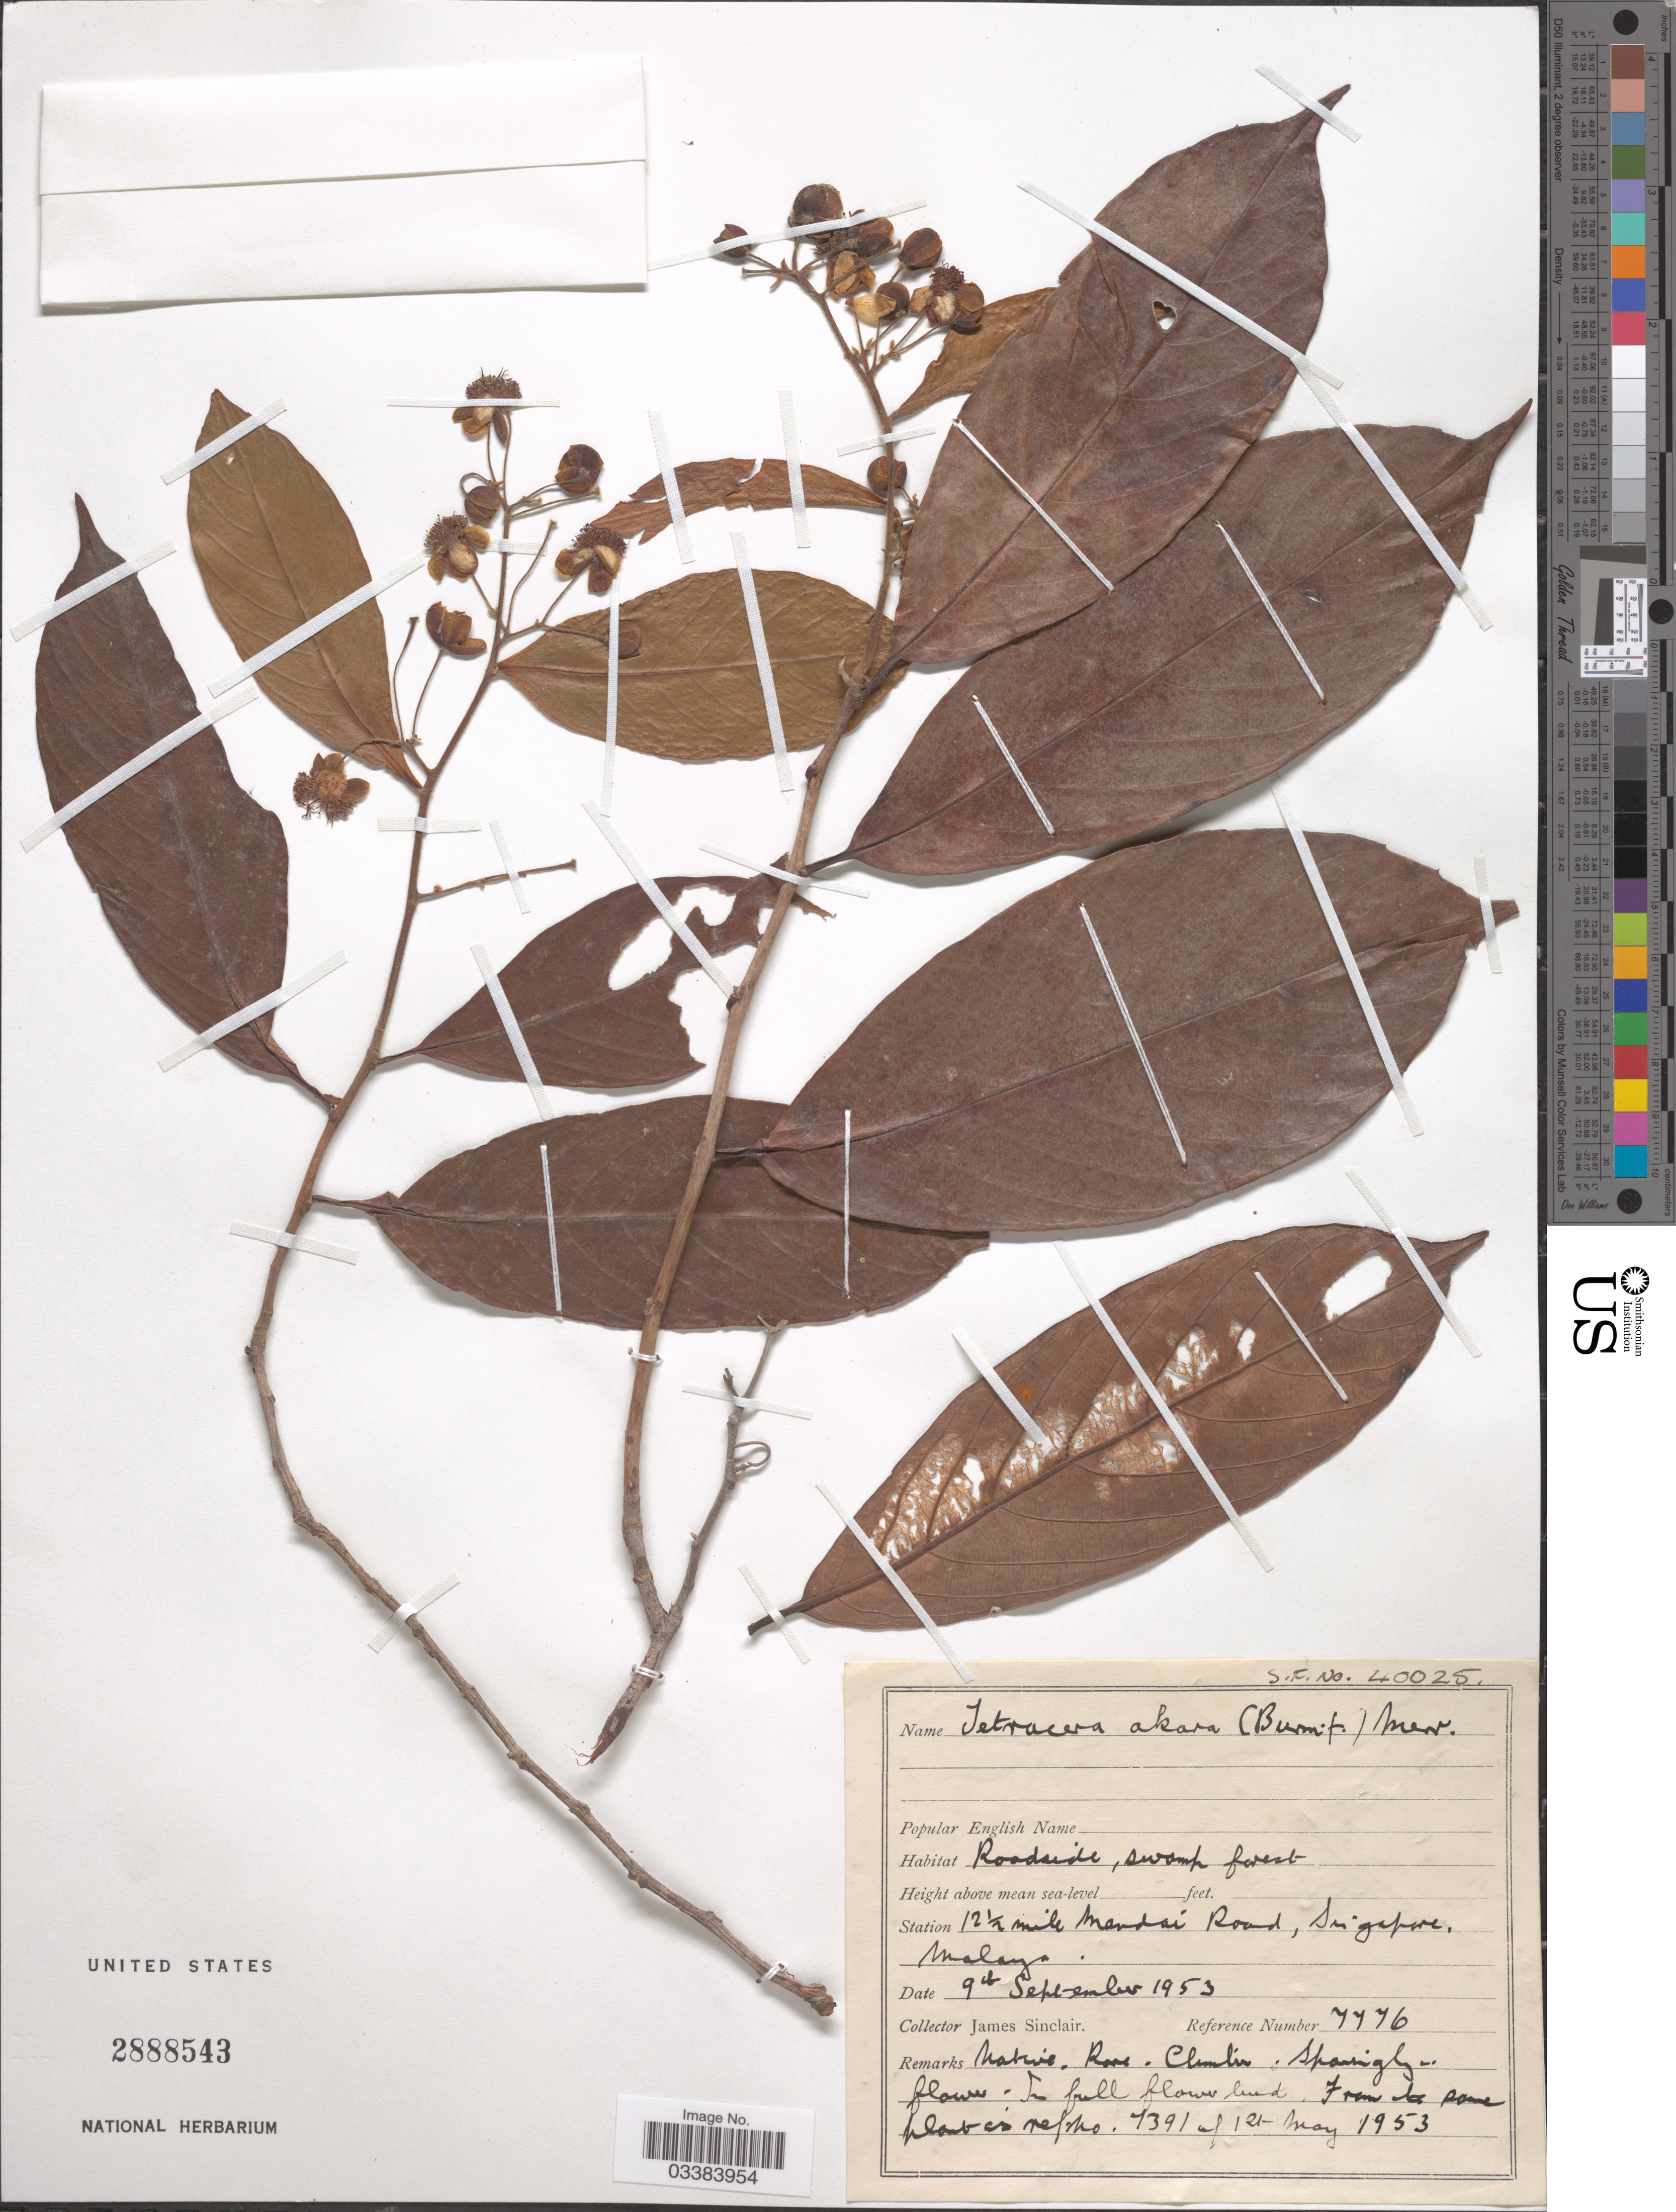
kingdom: Plantae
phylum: Tracheophyta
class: Magnoliopsida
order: Dilleniales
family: Dilleniaceae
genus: Tetracera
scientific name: Tetracera akara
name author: Hook. f.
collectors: J. Sinclair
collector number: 7776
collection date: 1953-09-09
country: Singapore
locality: Station 12½ mile Mendai Road, Malaya.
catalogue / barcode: US 2888543